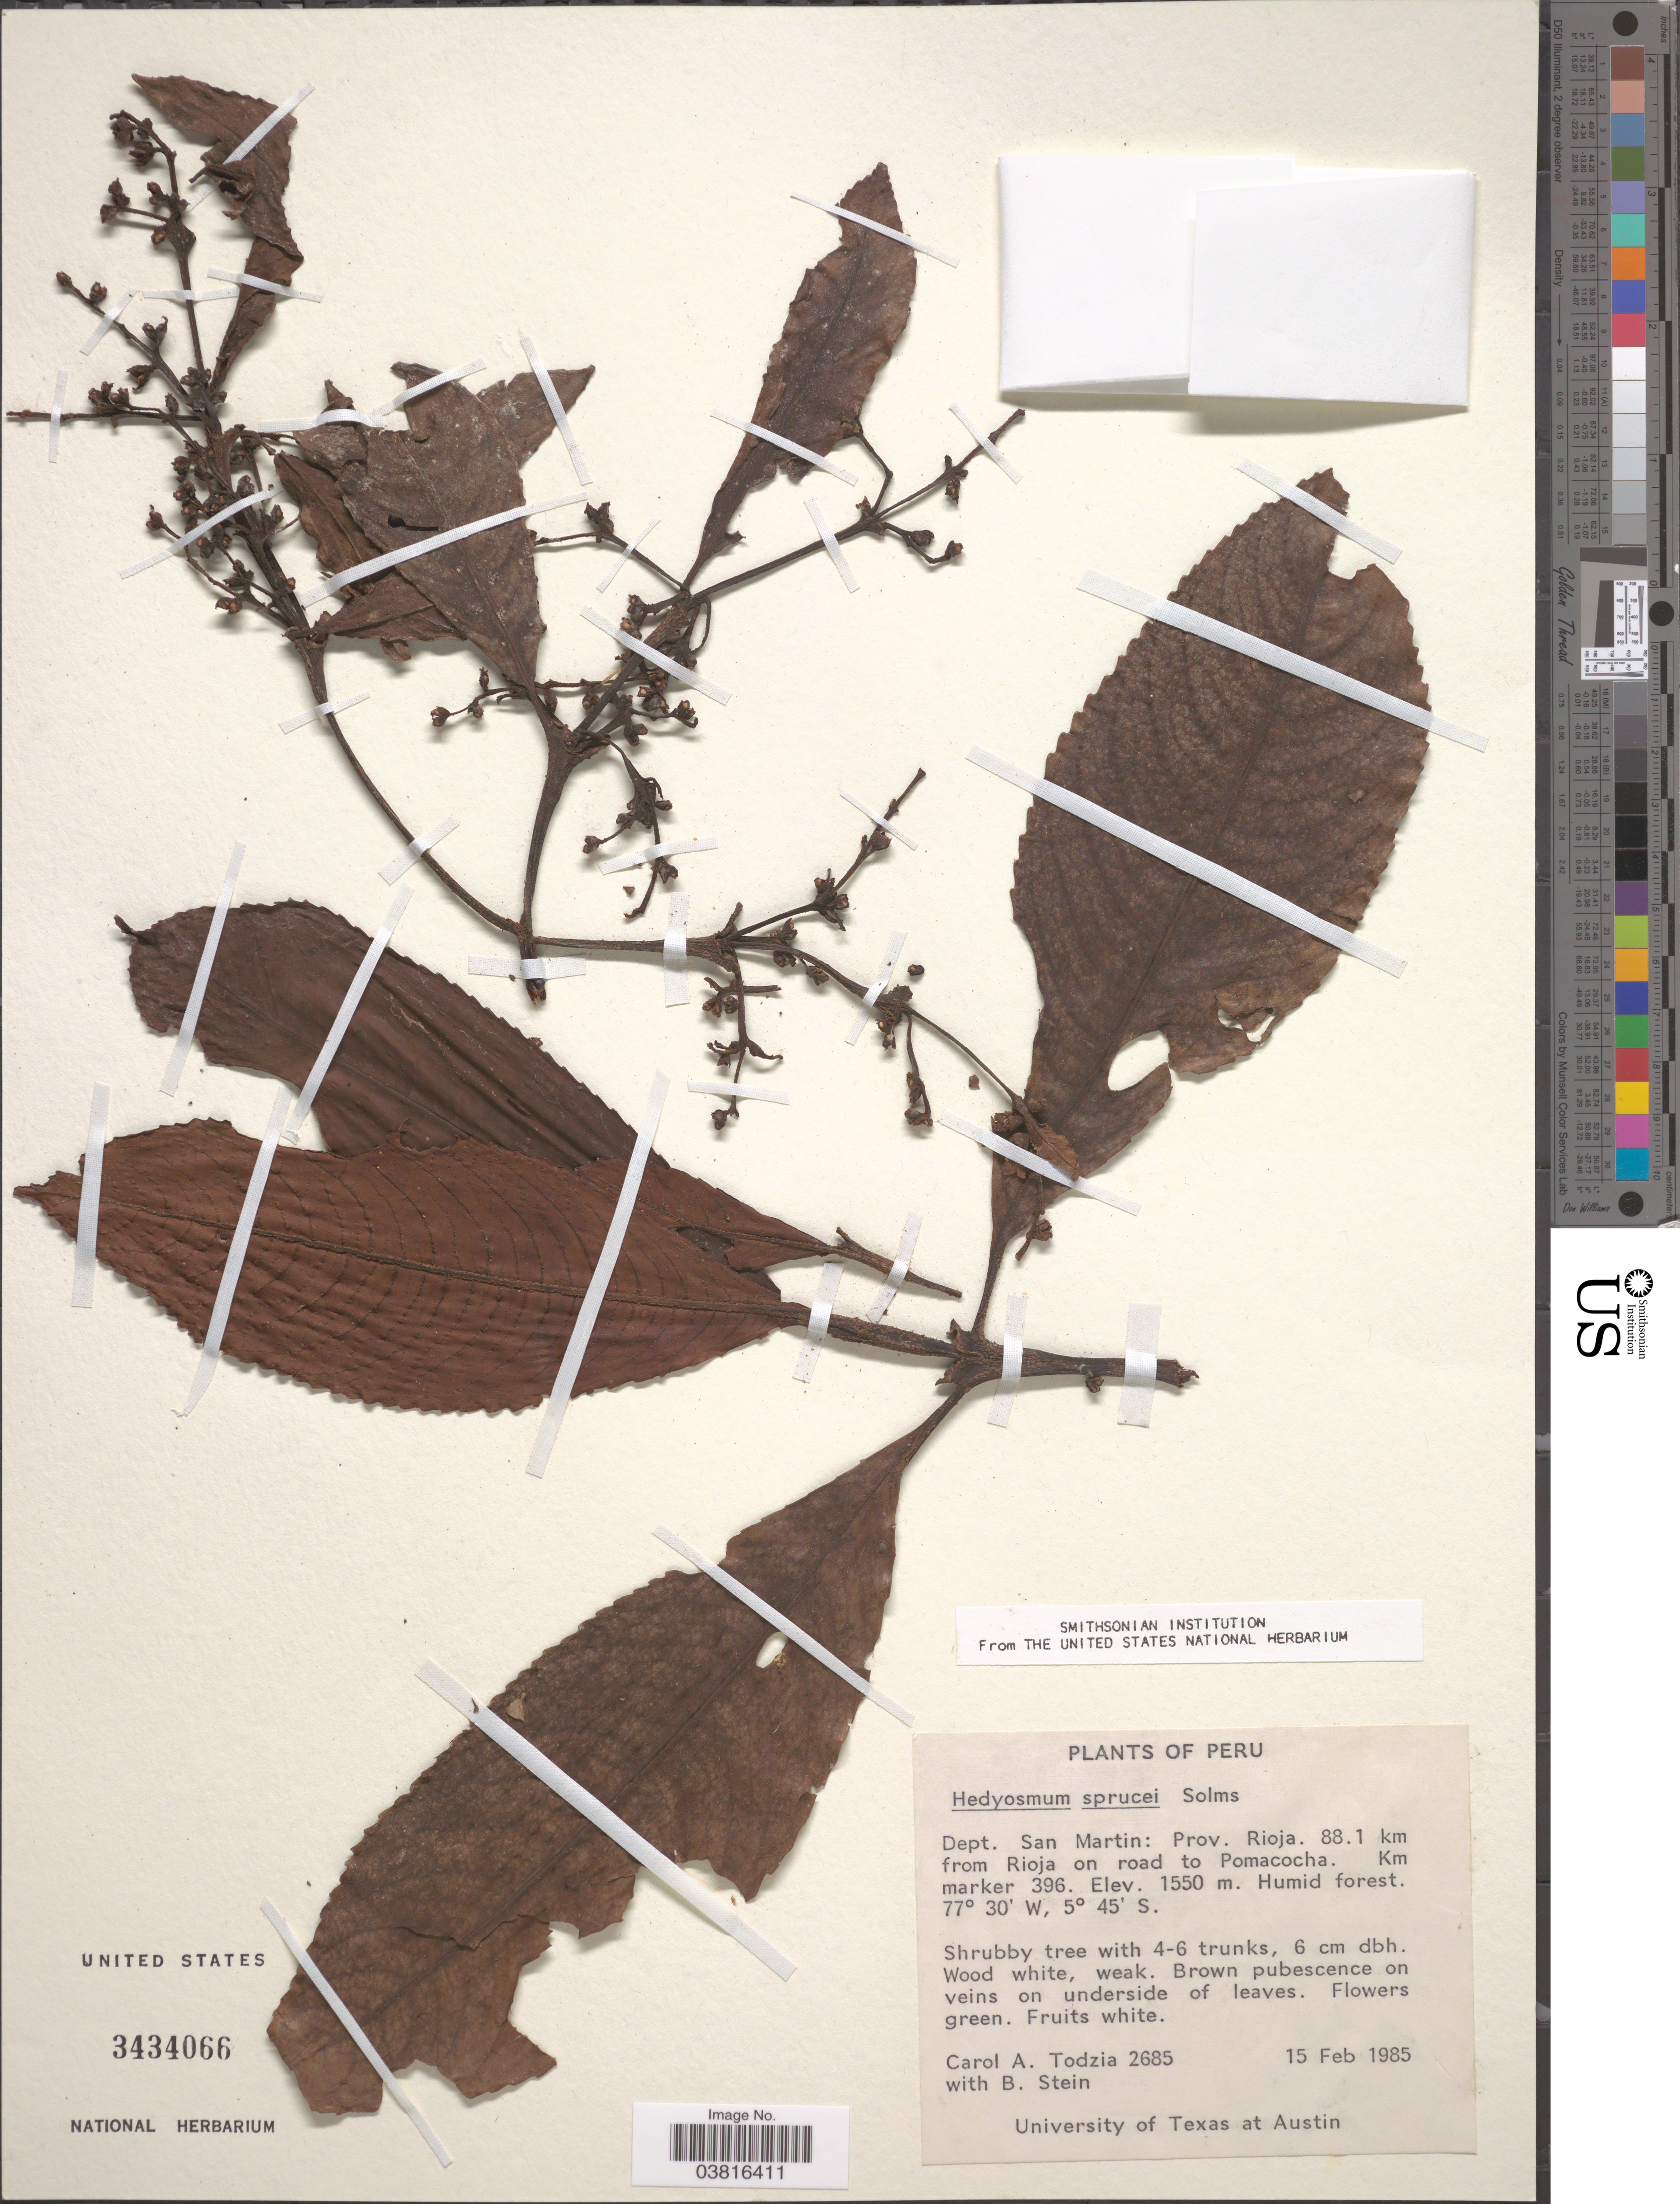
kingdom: Plantae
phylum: Tracheophyta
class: Magnoliopsida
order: Chloranthales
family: Chloranthaceae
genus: Hedyosmum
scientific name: Hedyosmum sprucei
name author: Solms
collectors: C. A. Todzia & B. Stein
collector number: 2685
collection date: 1985-02-15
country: Peru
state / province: San Martín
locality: Dept. San Martin: Prov. Rioja. 88.1 km from Rioja on road to Pomacocha. Km marker 396.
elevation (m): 1550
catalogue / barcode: US 3434066